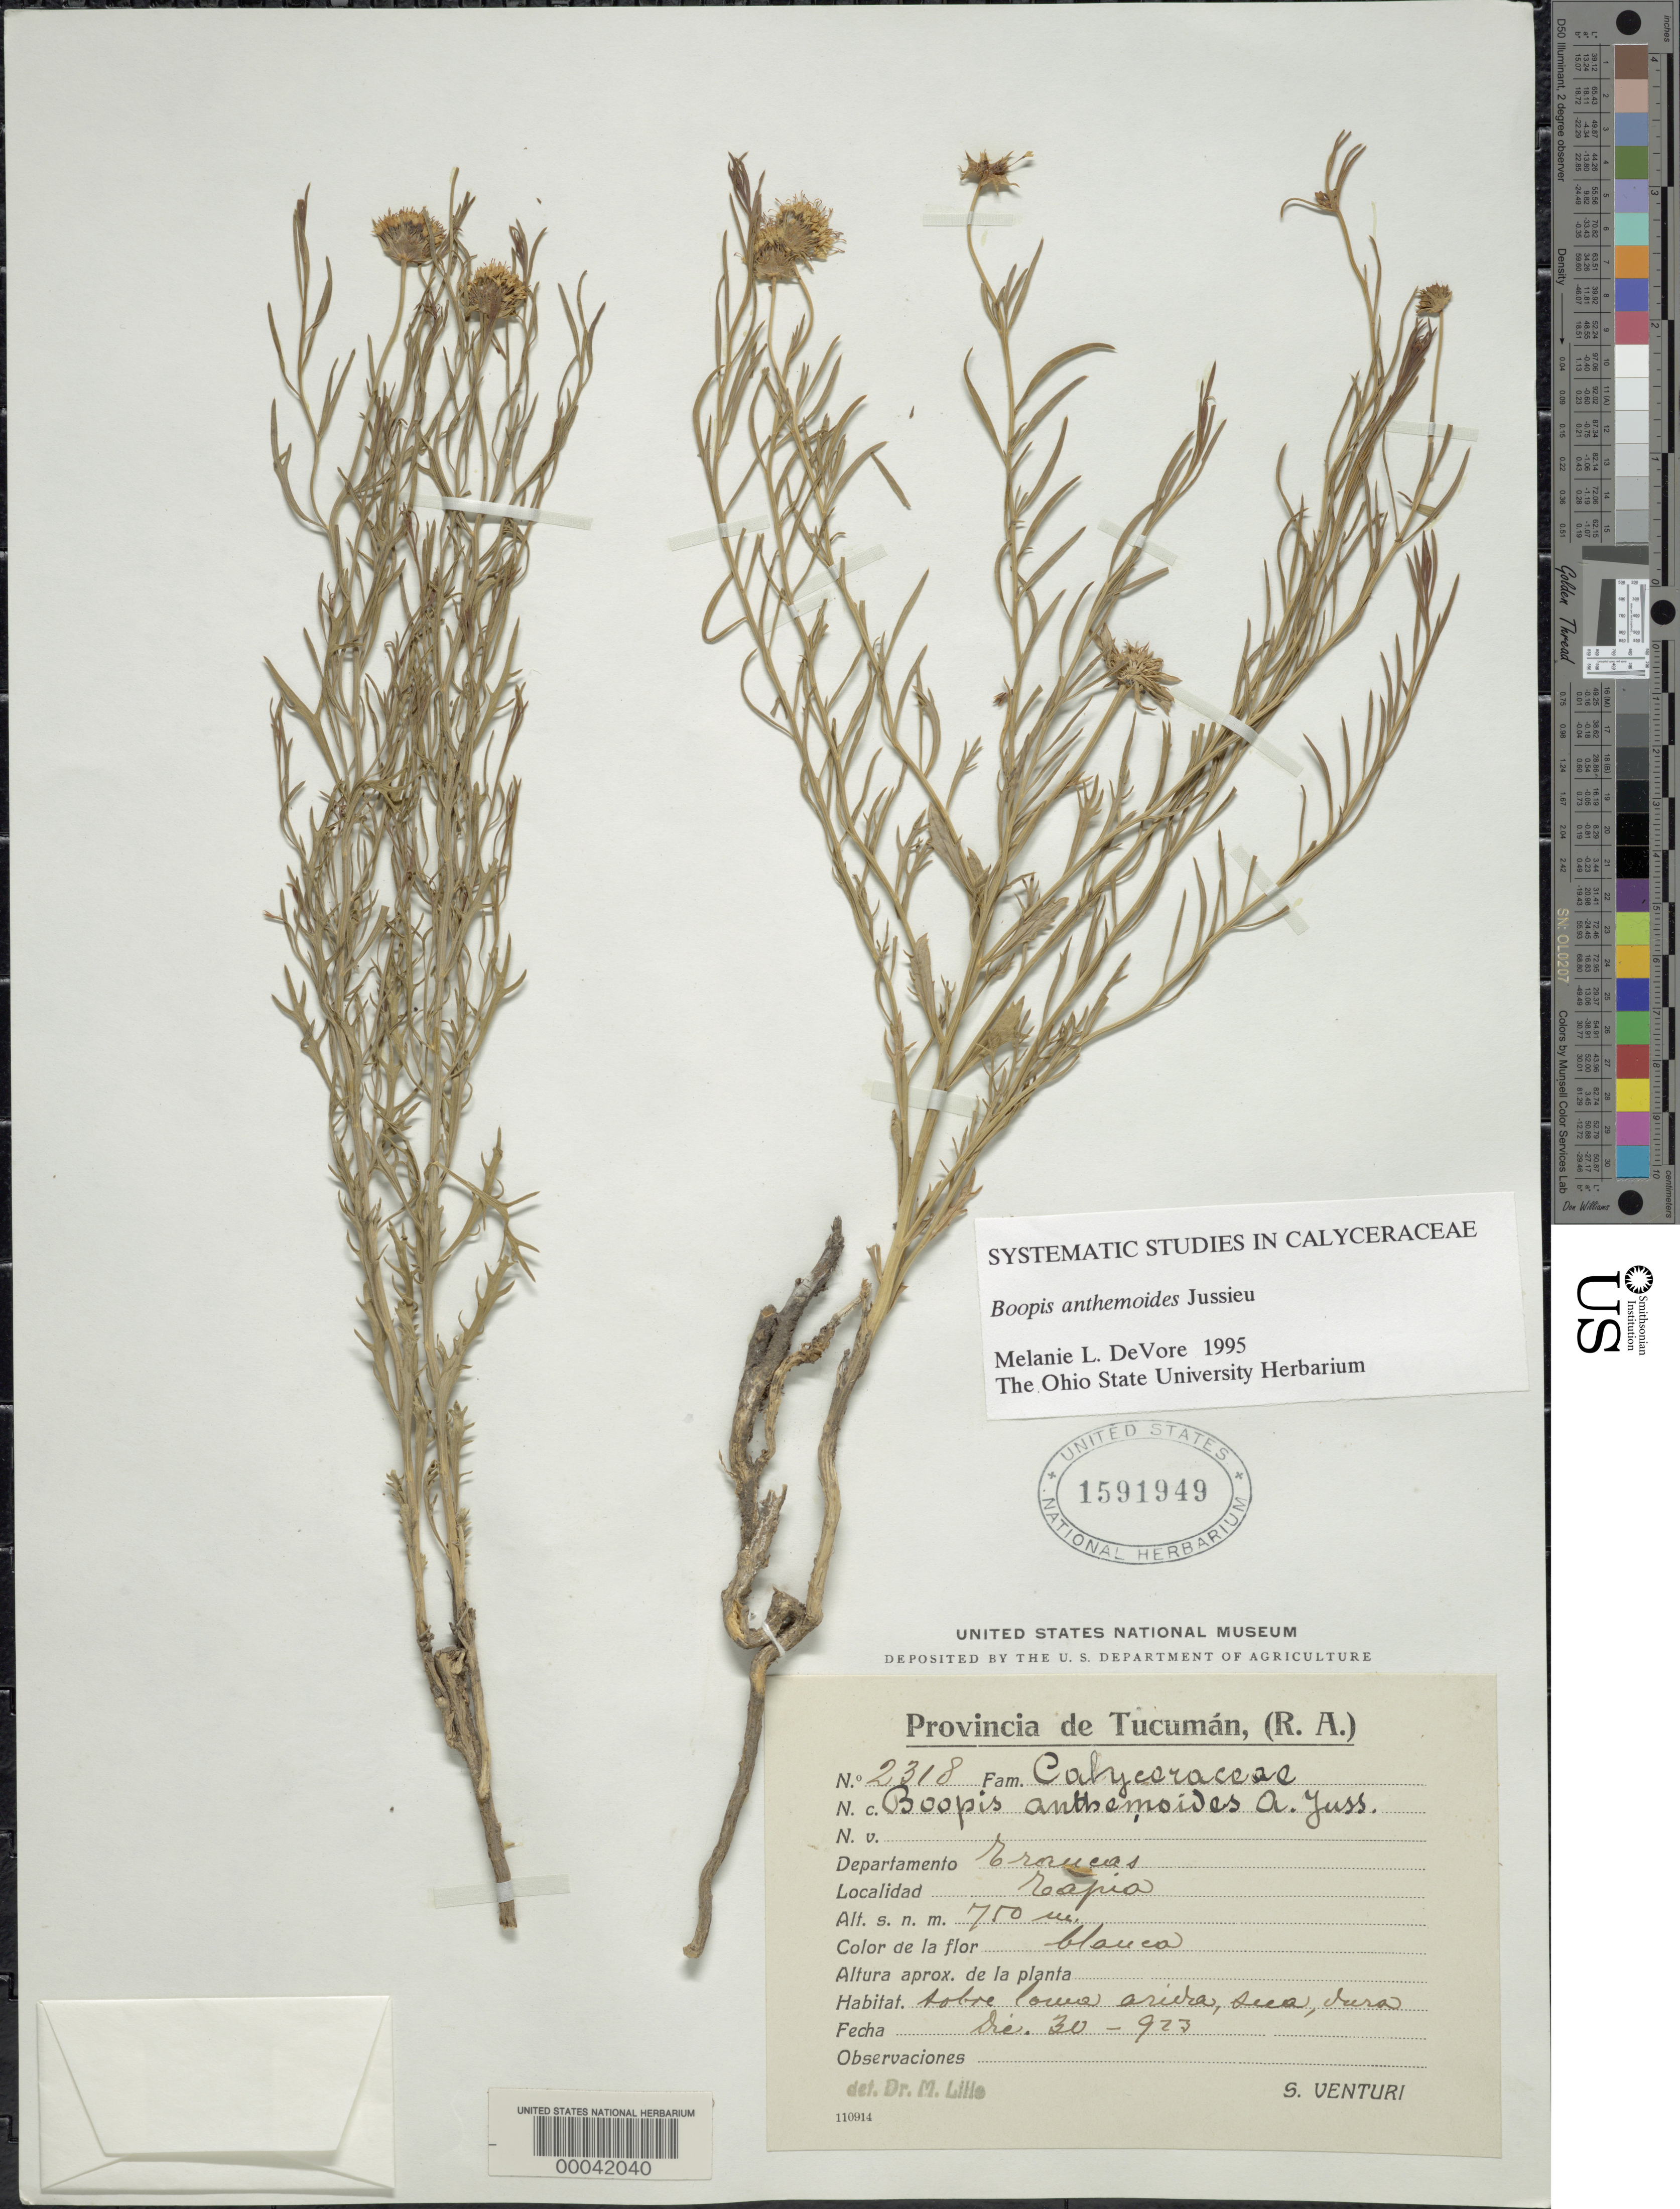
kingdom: Plantae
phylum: Tracheophyta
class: Magnoliopsida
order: Asterales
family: Calyceraceae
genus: Boopis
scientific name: Boopis scapigera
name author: J. Rémy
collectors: C. A. O'Donell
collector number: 3915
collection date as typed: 01 Dec 1945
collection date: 1945-12-01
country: Argentina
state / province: Santa Cruz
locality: Comandante Piedrabuena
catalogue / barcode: US 2049677-2